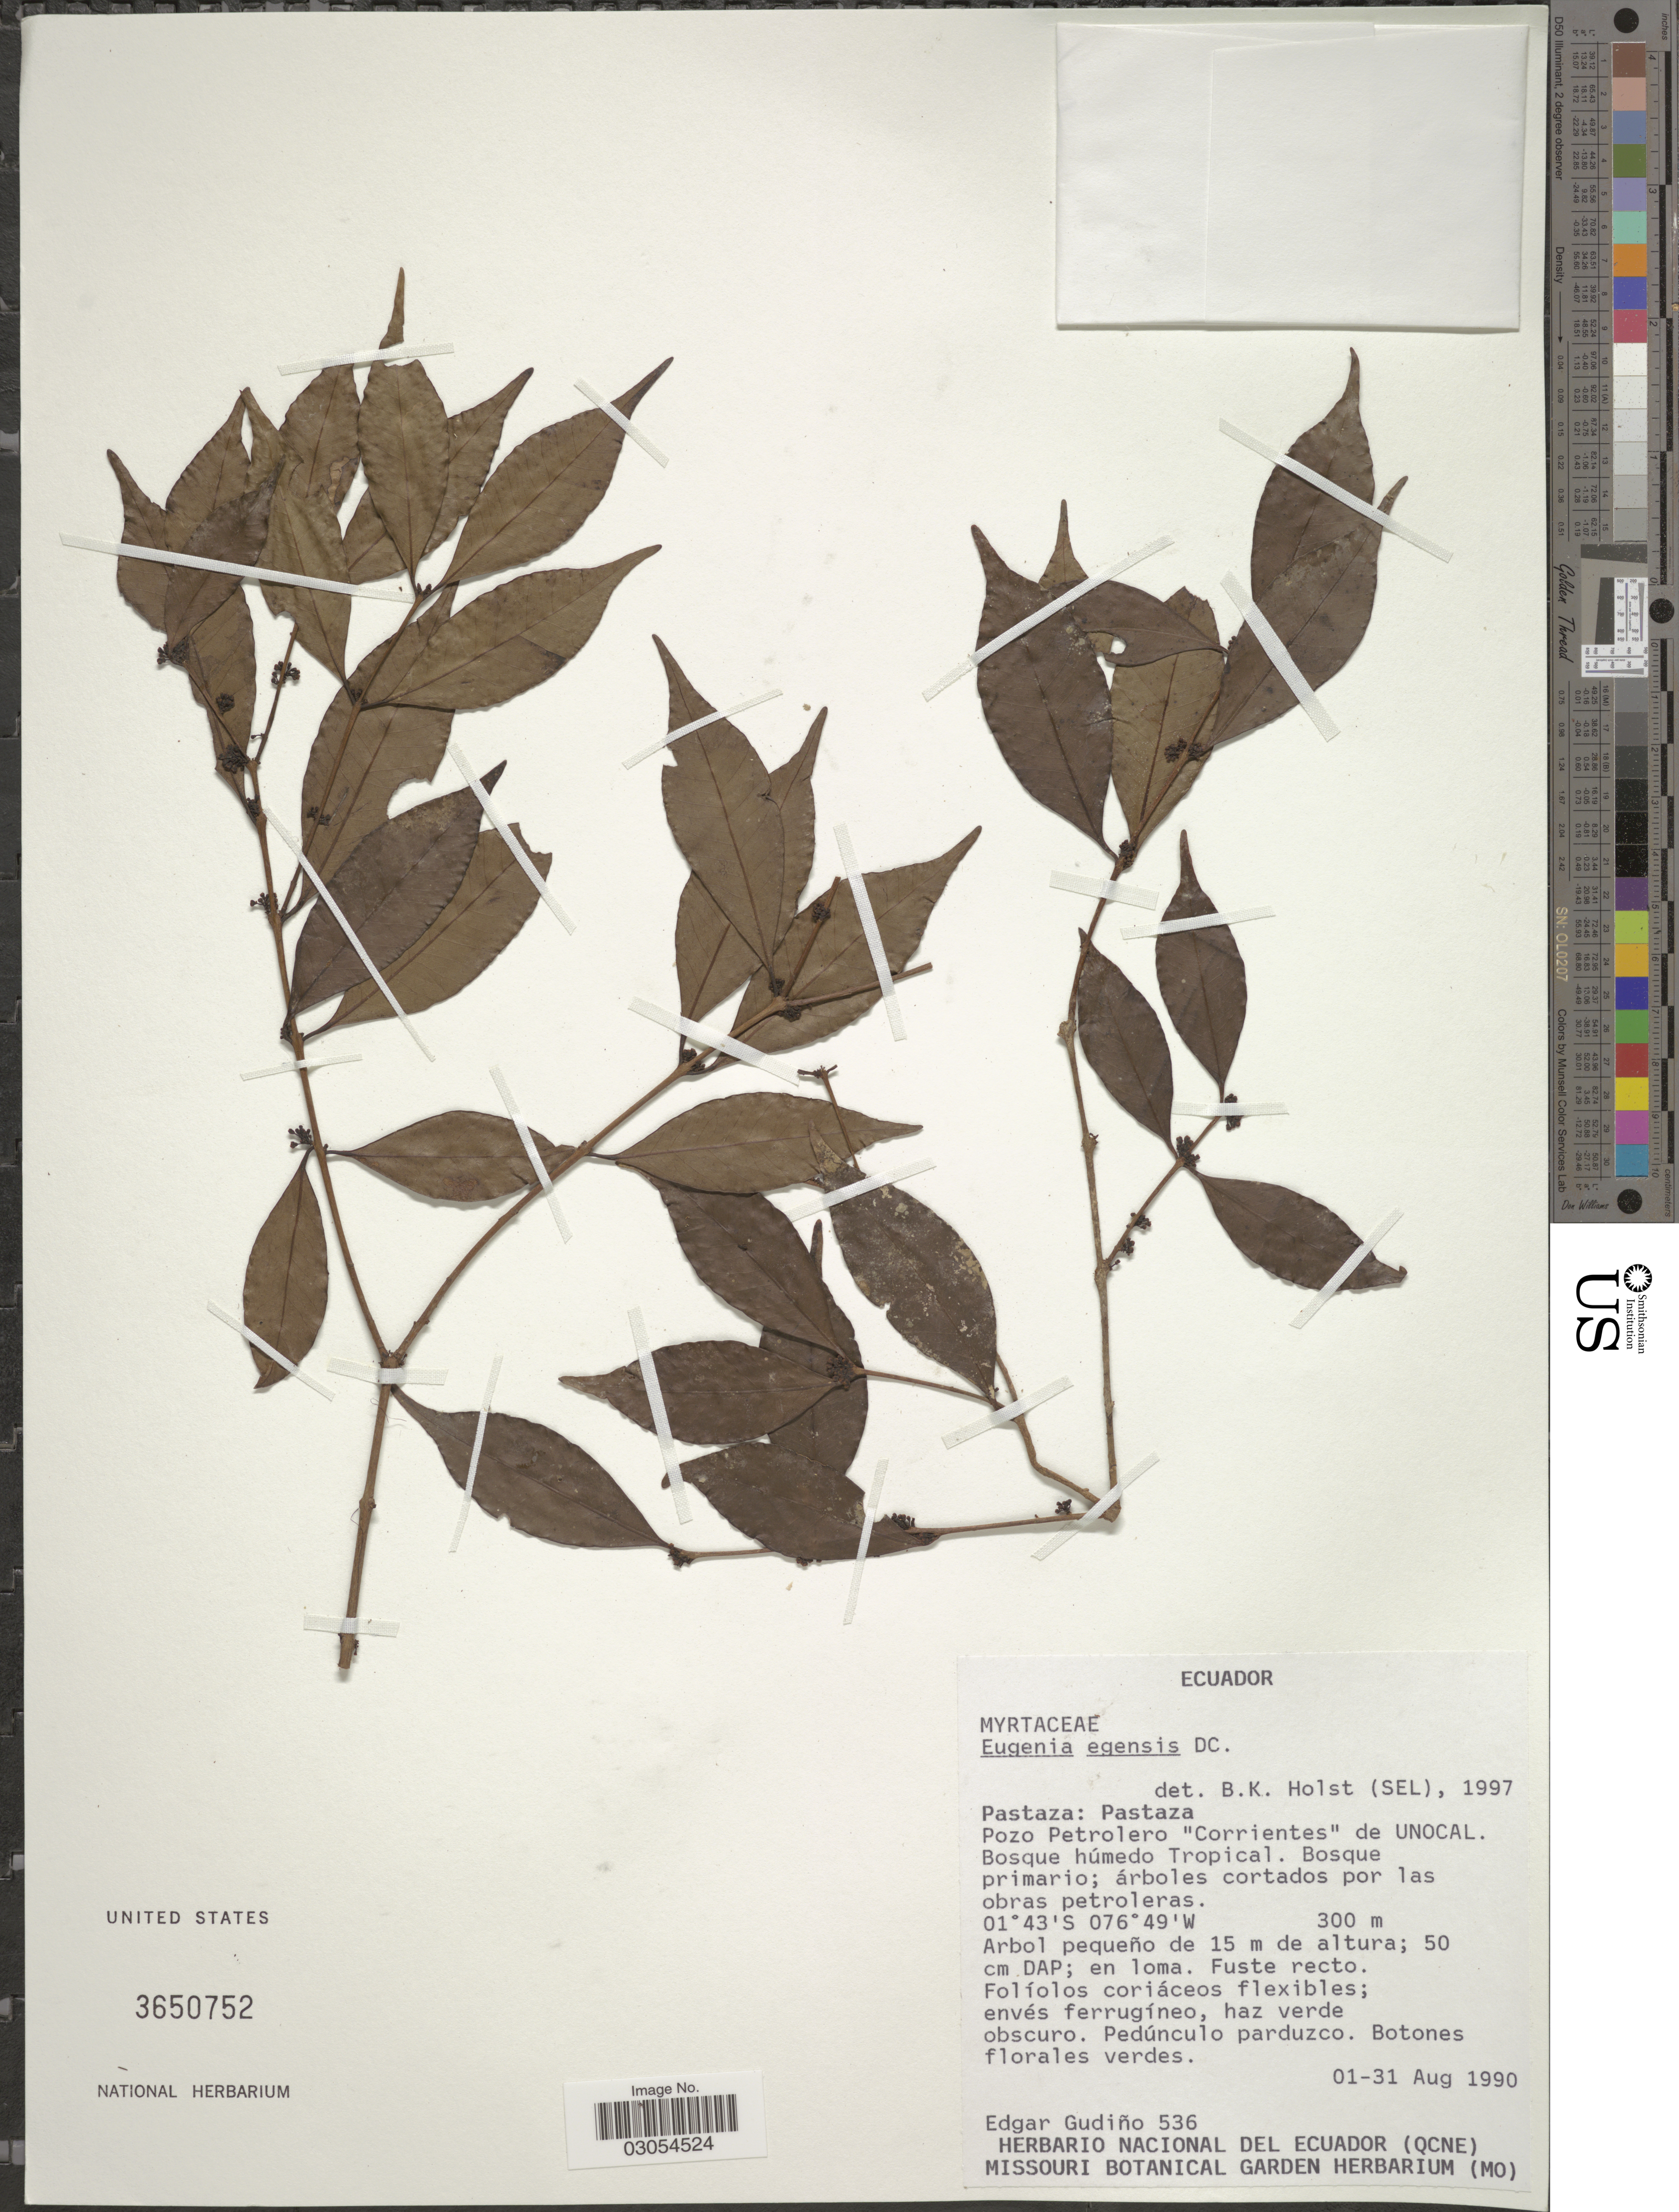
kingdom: Plantae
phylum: Tracheophyta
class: Magnoliopsida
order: Myrtales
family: Myrtaceae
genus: Eugenia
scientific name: Eugenia egensis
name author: DC.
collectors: E. Gudiño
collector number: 536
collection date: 1990-08-01/1990-08-31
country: Ecuador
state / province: Pastaza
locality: Pastaza. Pozo Petrolero "Corrientes" de UNOCAL.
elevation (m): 300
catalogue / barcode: US 3650752